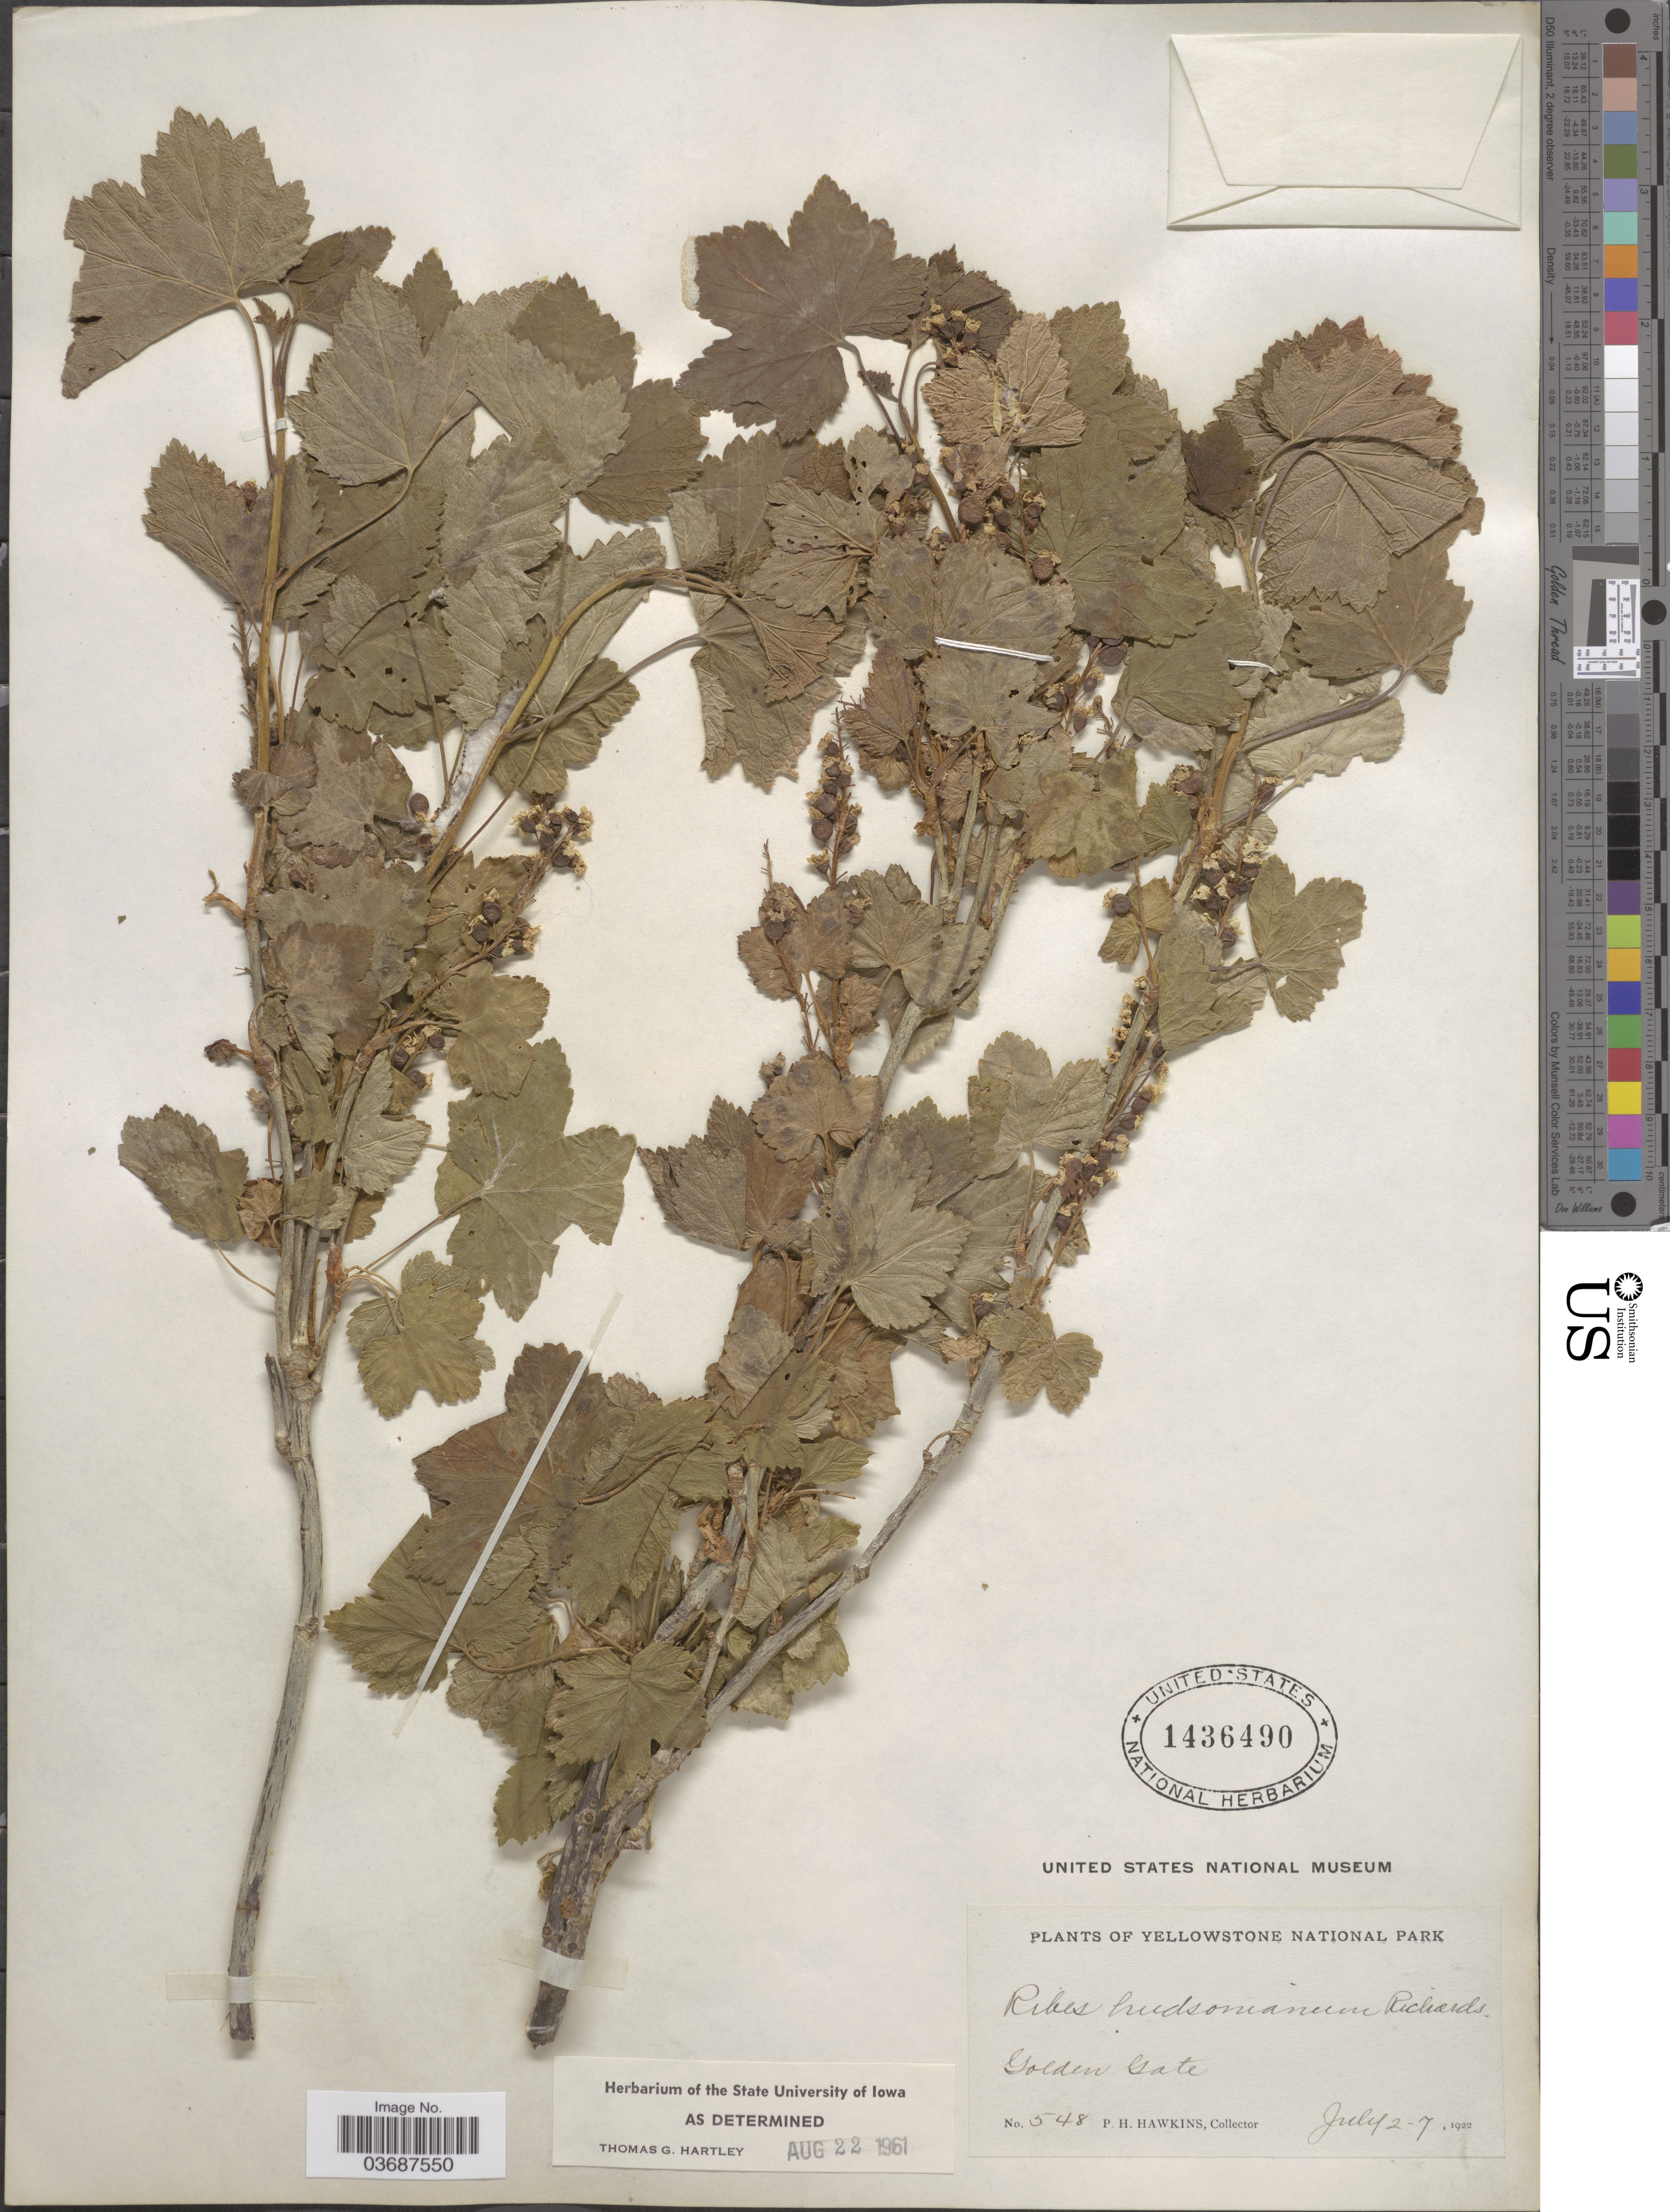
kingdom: Plantae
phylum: Tracheophyta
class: Magnoliopsida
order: Saxifragales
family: Grossulariaceae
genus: Ribes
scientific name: Ribes hudsonianum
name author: Richardson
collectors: P. Hawkins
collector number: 548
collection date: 1922-07-02/1922-07-07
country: United States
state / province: Wyoming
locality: Yellowstone National Park. Golden Gate.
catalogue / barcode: US 1436490